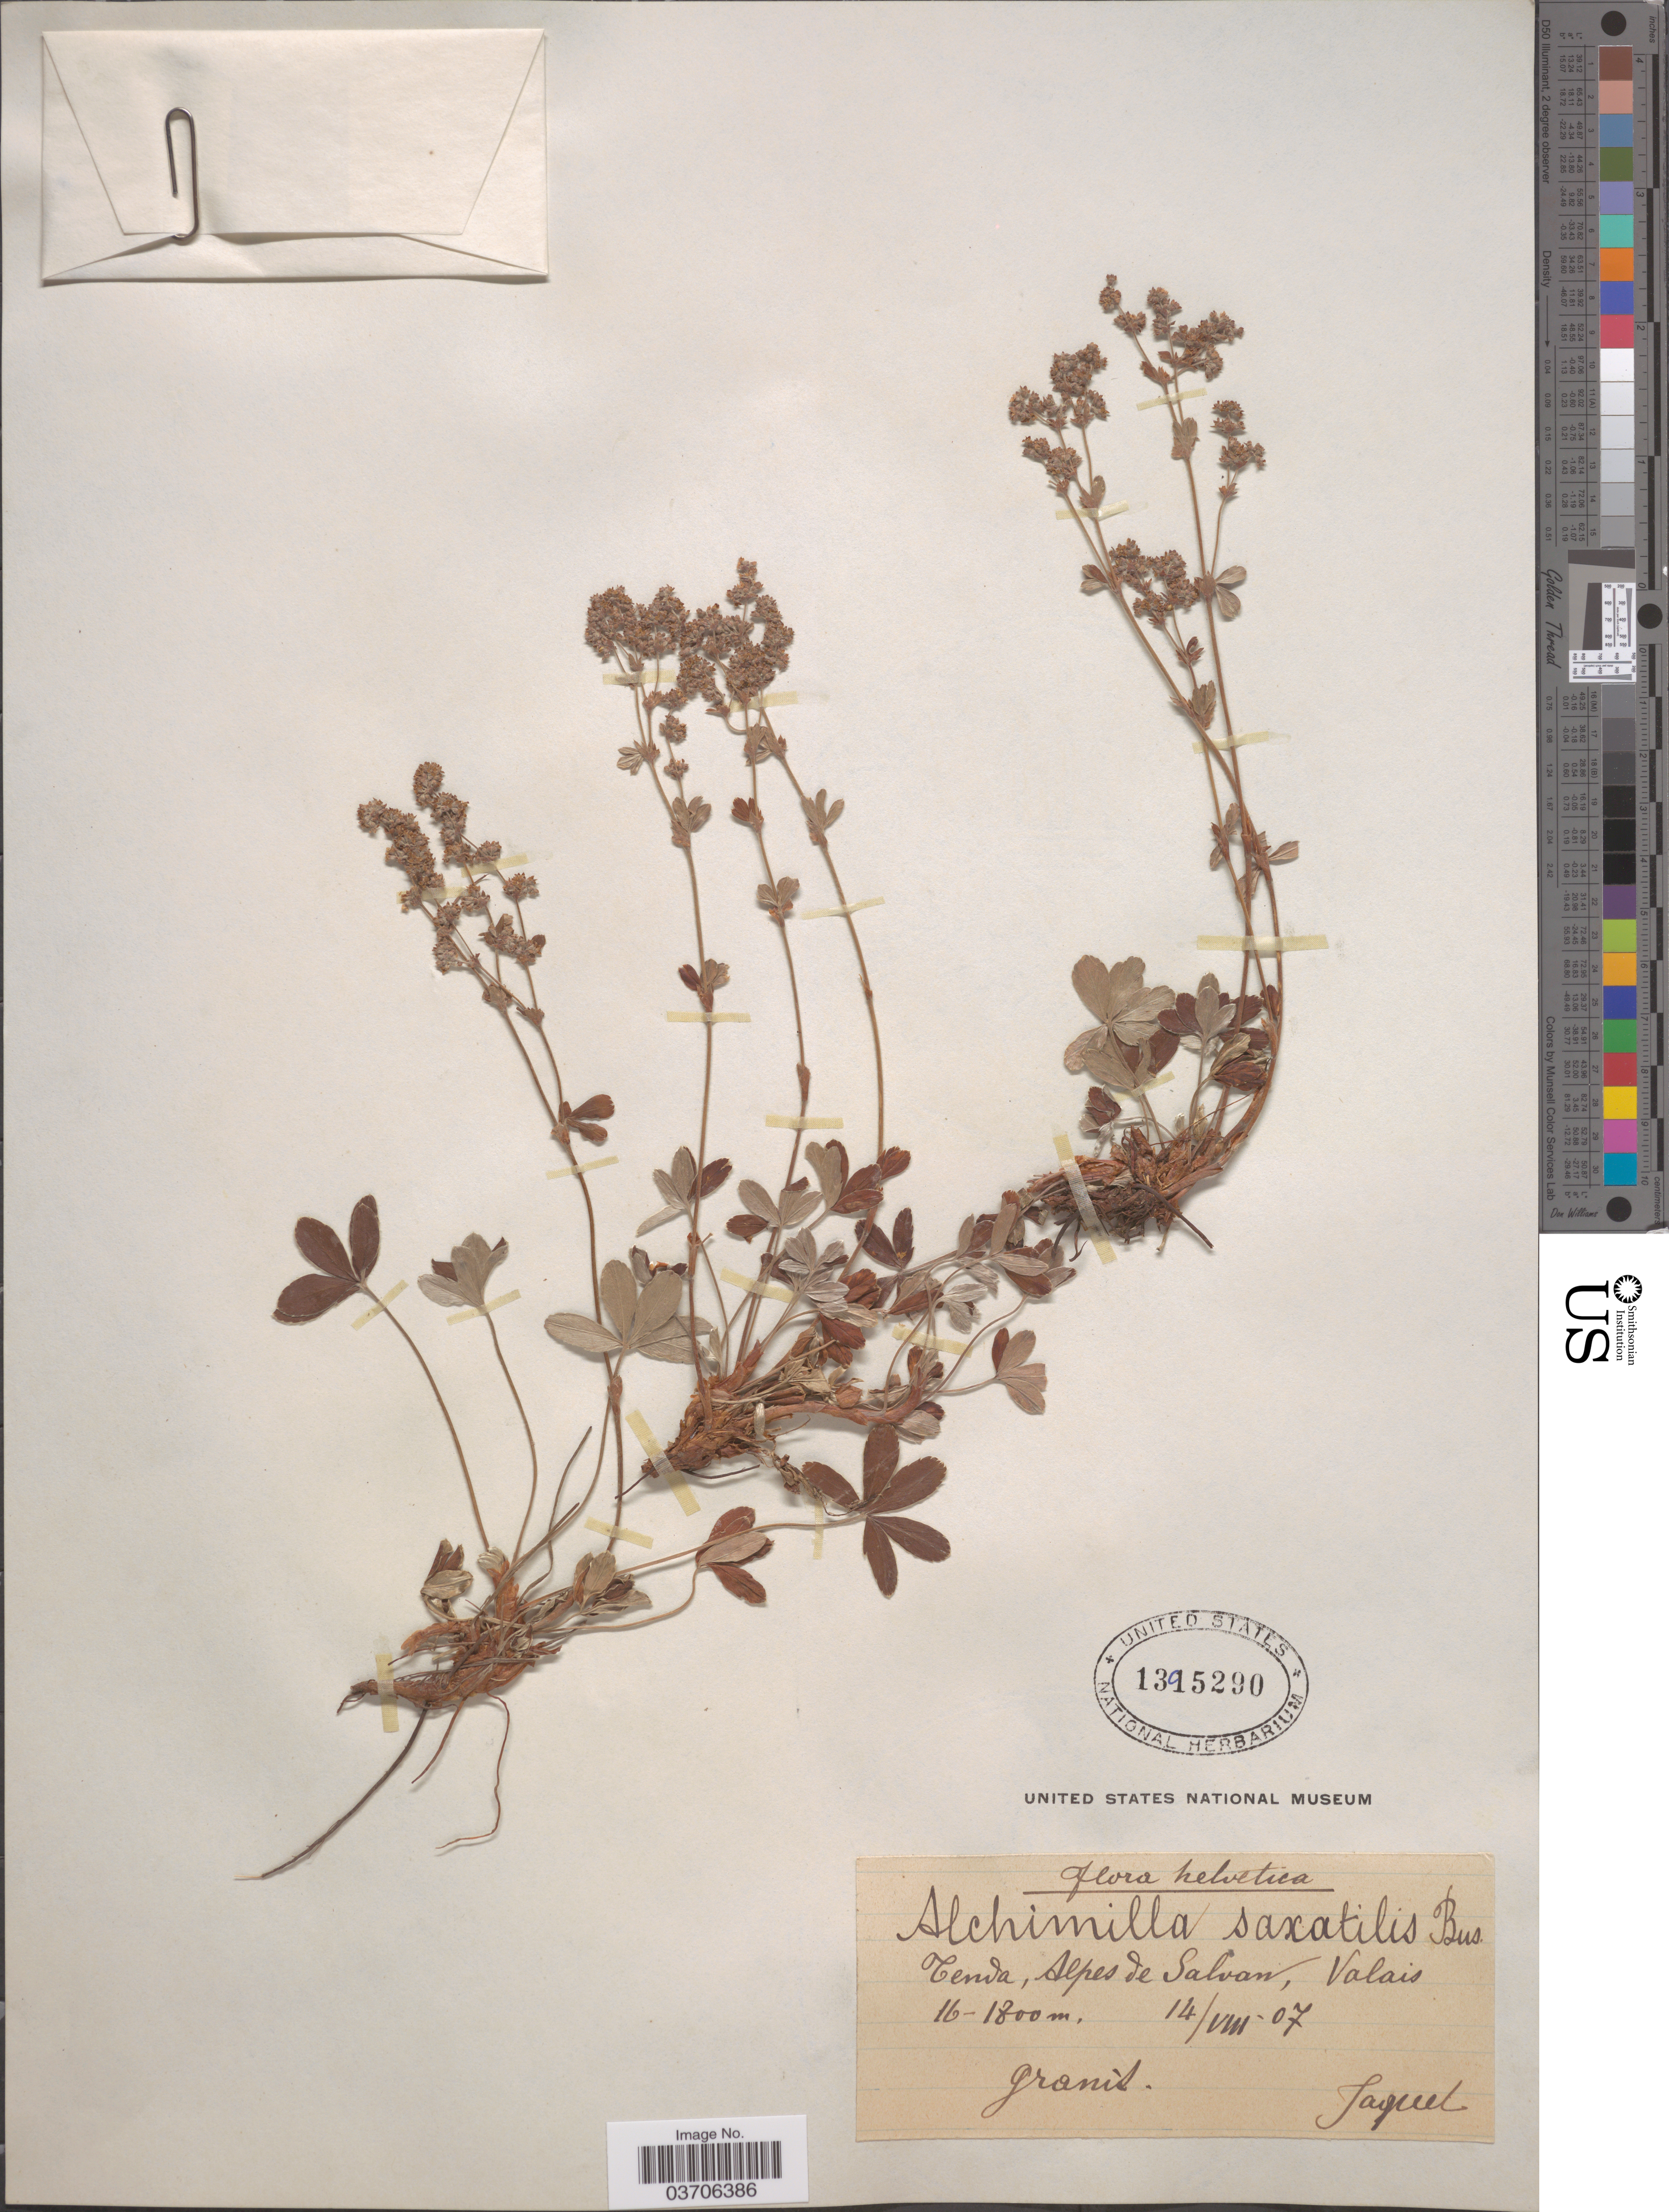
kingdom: Plantae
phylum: Tracheophyta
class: Magnoliopsida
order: Rosales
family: Rosaceae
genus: Alchemilla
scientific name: Alchemilla saxatilis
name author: Buser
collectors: -. Jaquet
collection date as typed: Transcribed d/m/y: 14/8/7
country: Switzerland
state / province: Valais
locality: Helvetica. Tenda, Alpes de Salvan.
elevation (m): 1600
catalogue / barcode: US 1395290